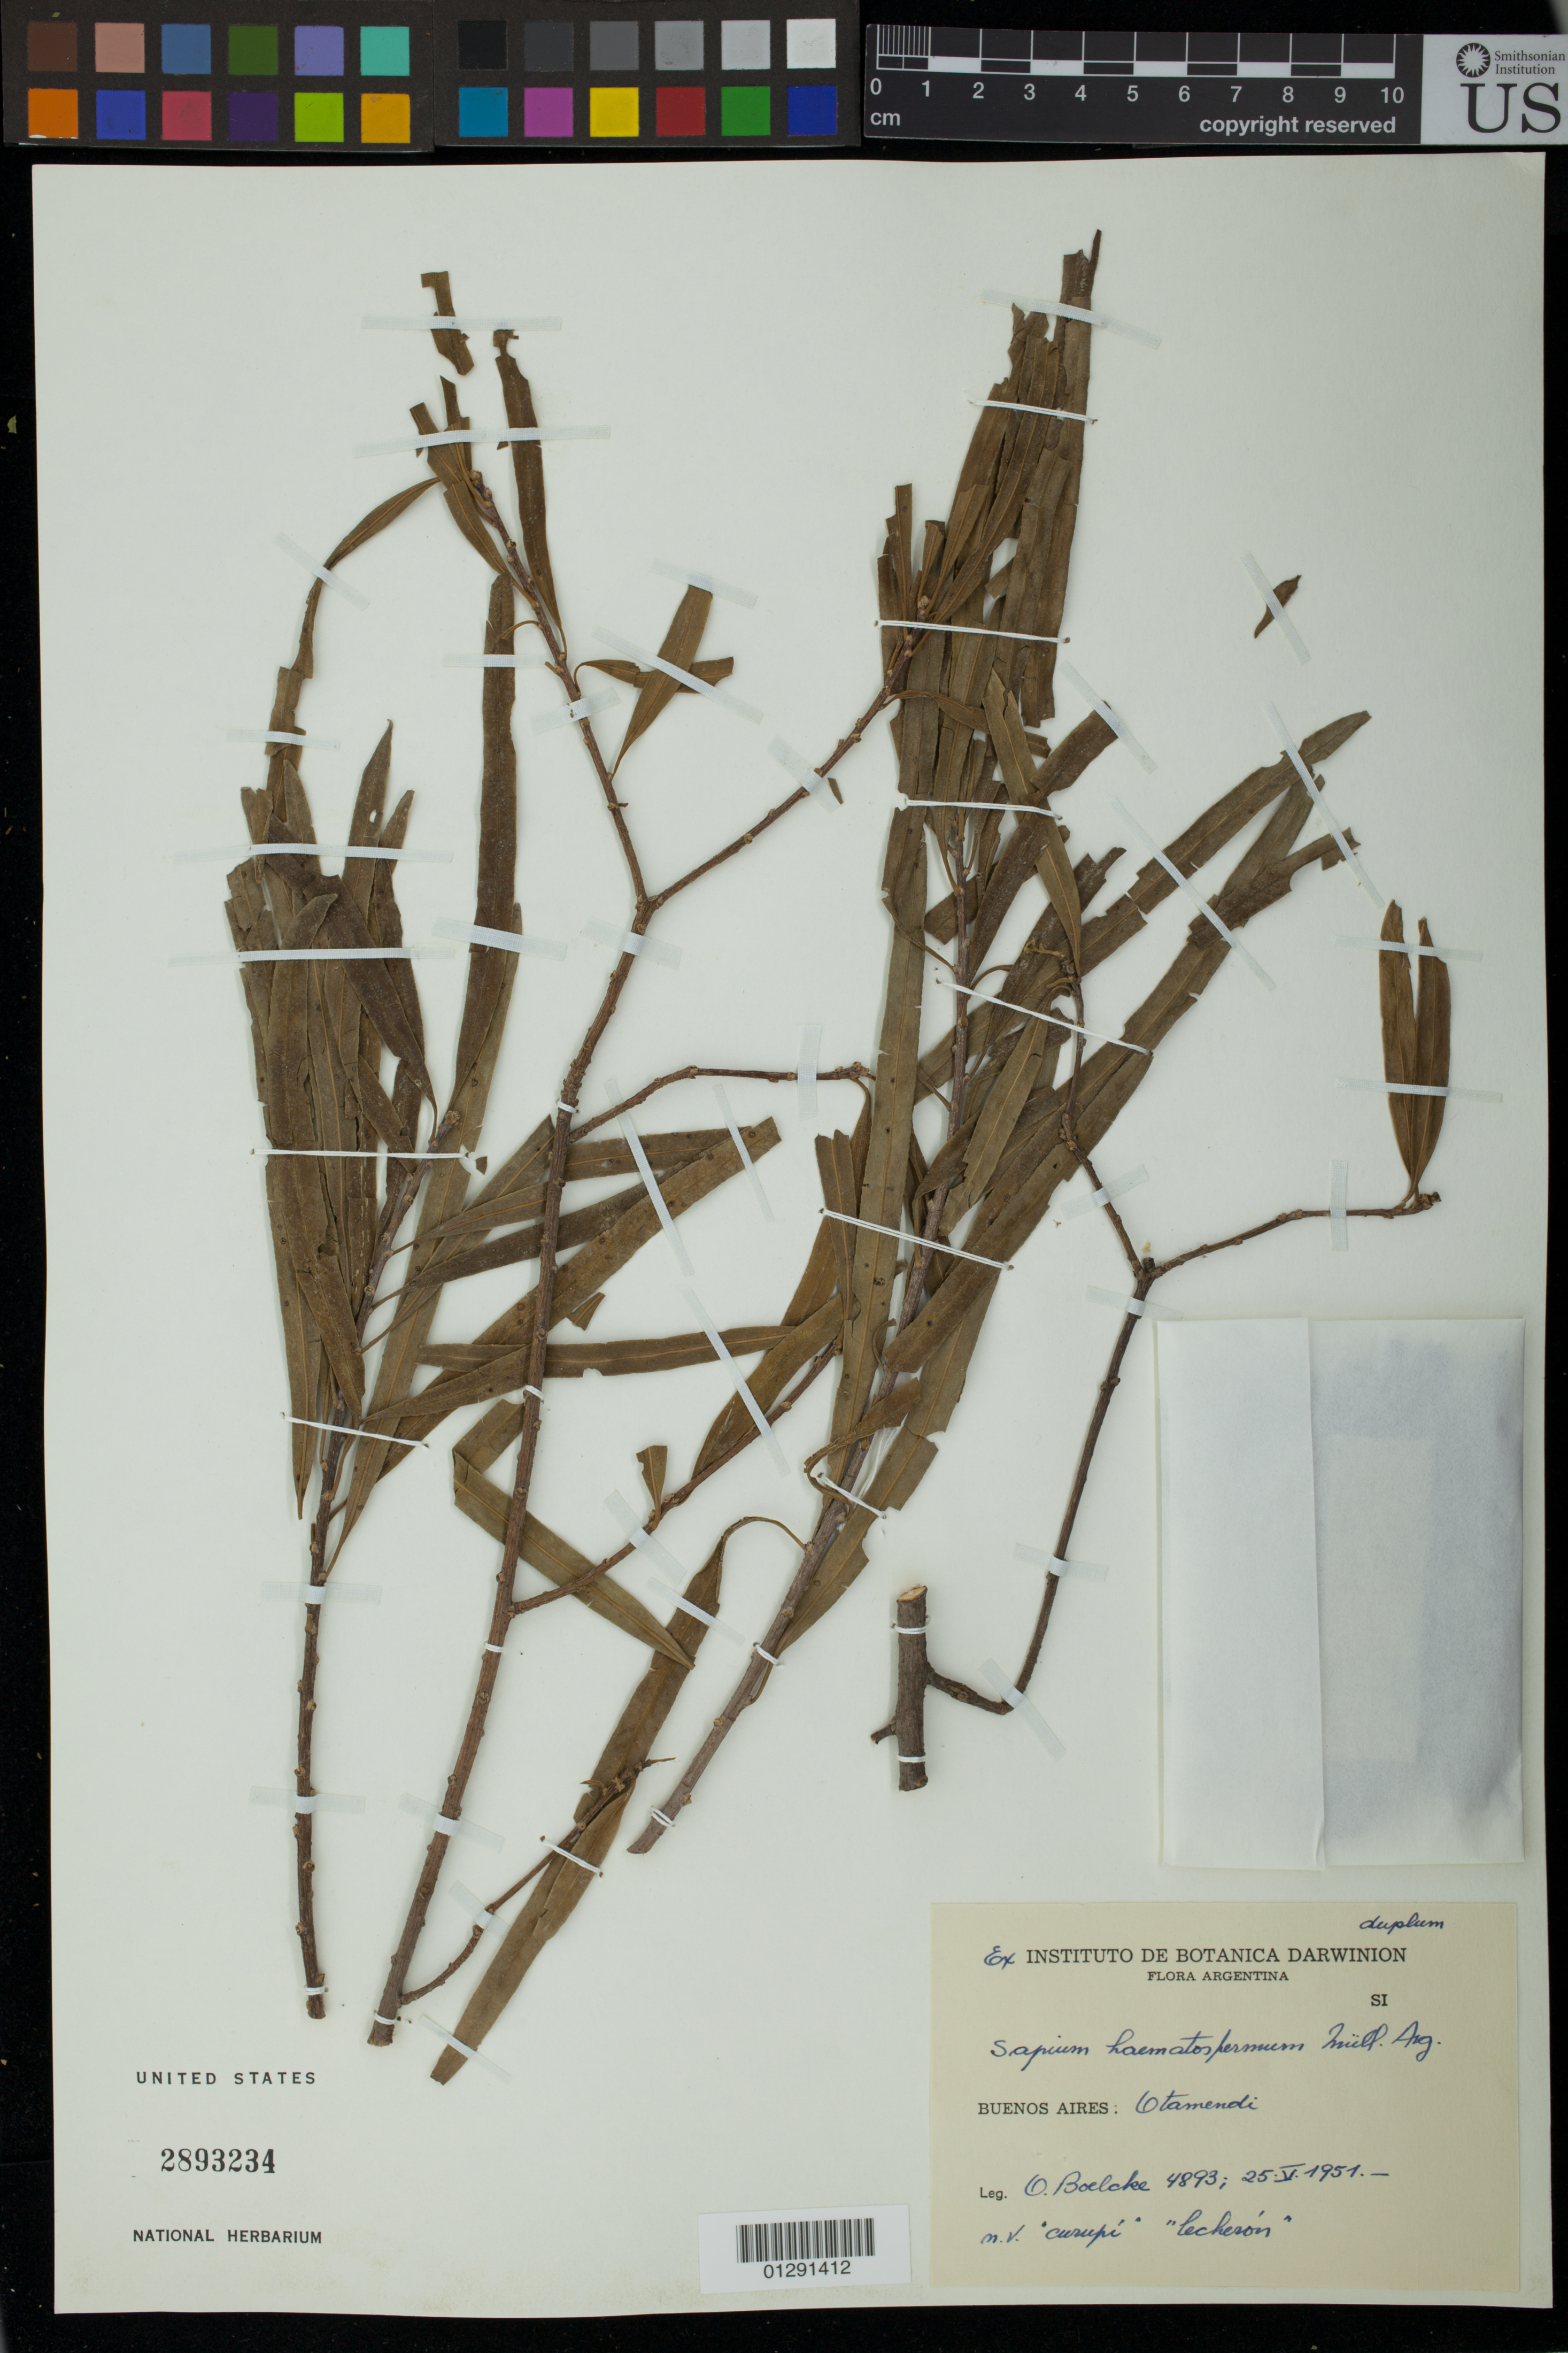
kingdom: Plantae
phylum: Tracheophyta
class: Magnoliopsida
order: Malpighiales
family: Euphorbiaceae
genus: Sapium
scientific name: Sapium haematospermum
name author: Müll. Arg.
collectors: O. Boelcke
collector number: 4893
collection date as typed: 25 May 1951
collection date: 1951-05-25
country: Argentina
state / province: Buenos Aires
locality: Otamendi.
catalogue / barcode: US 2893234